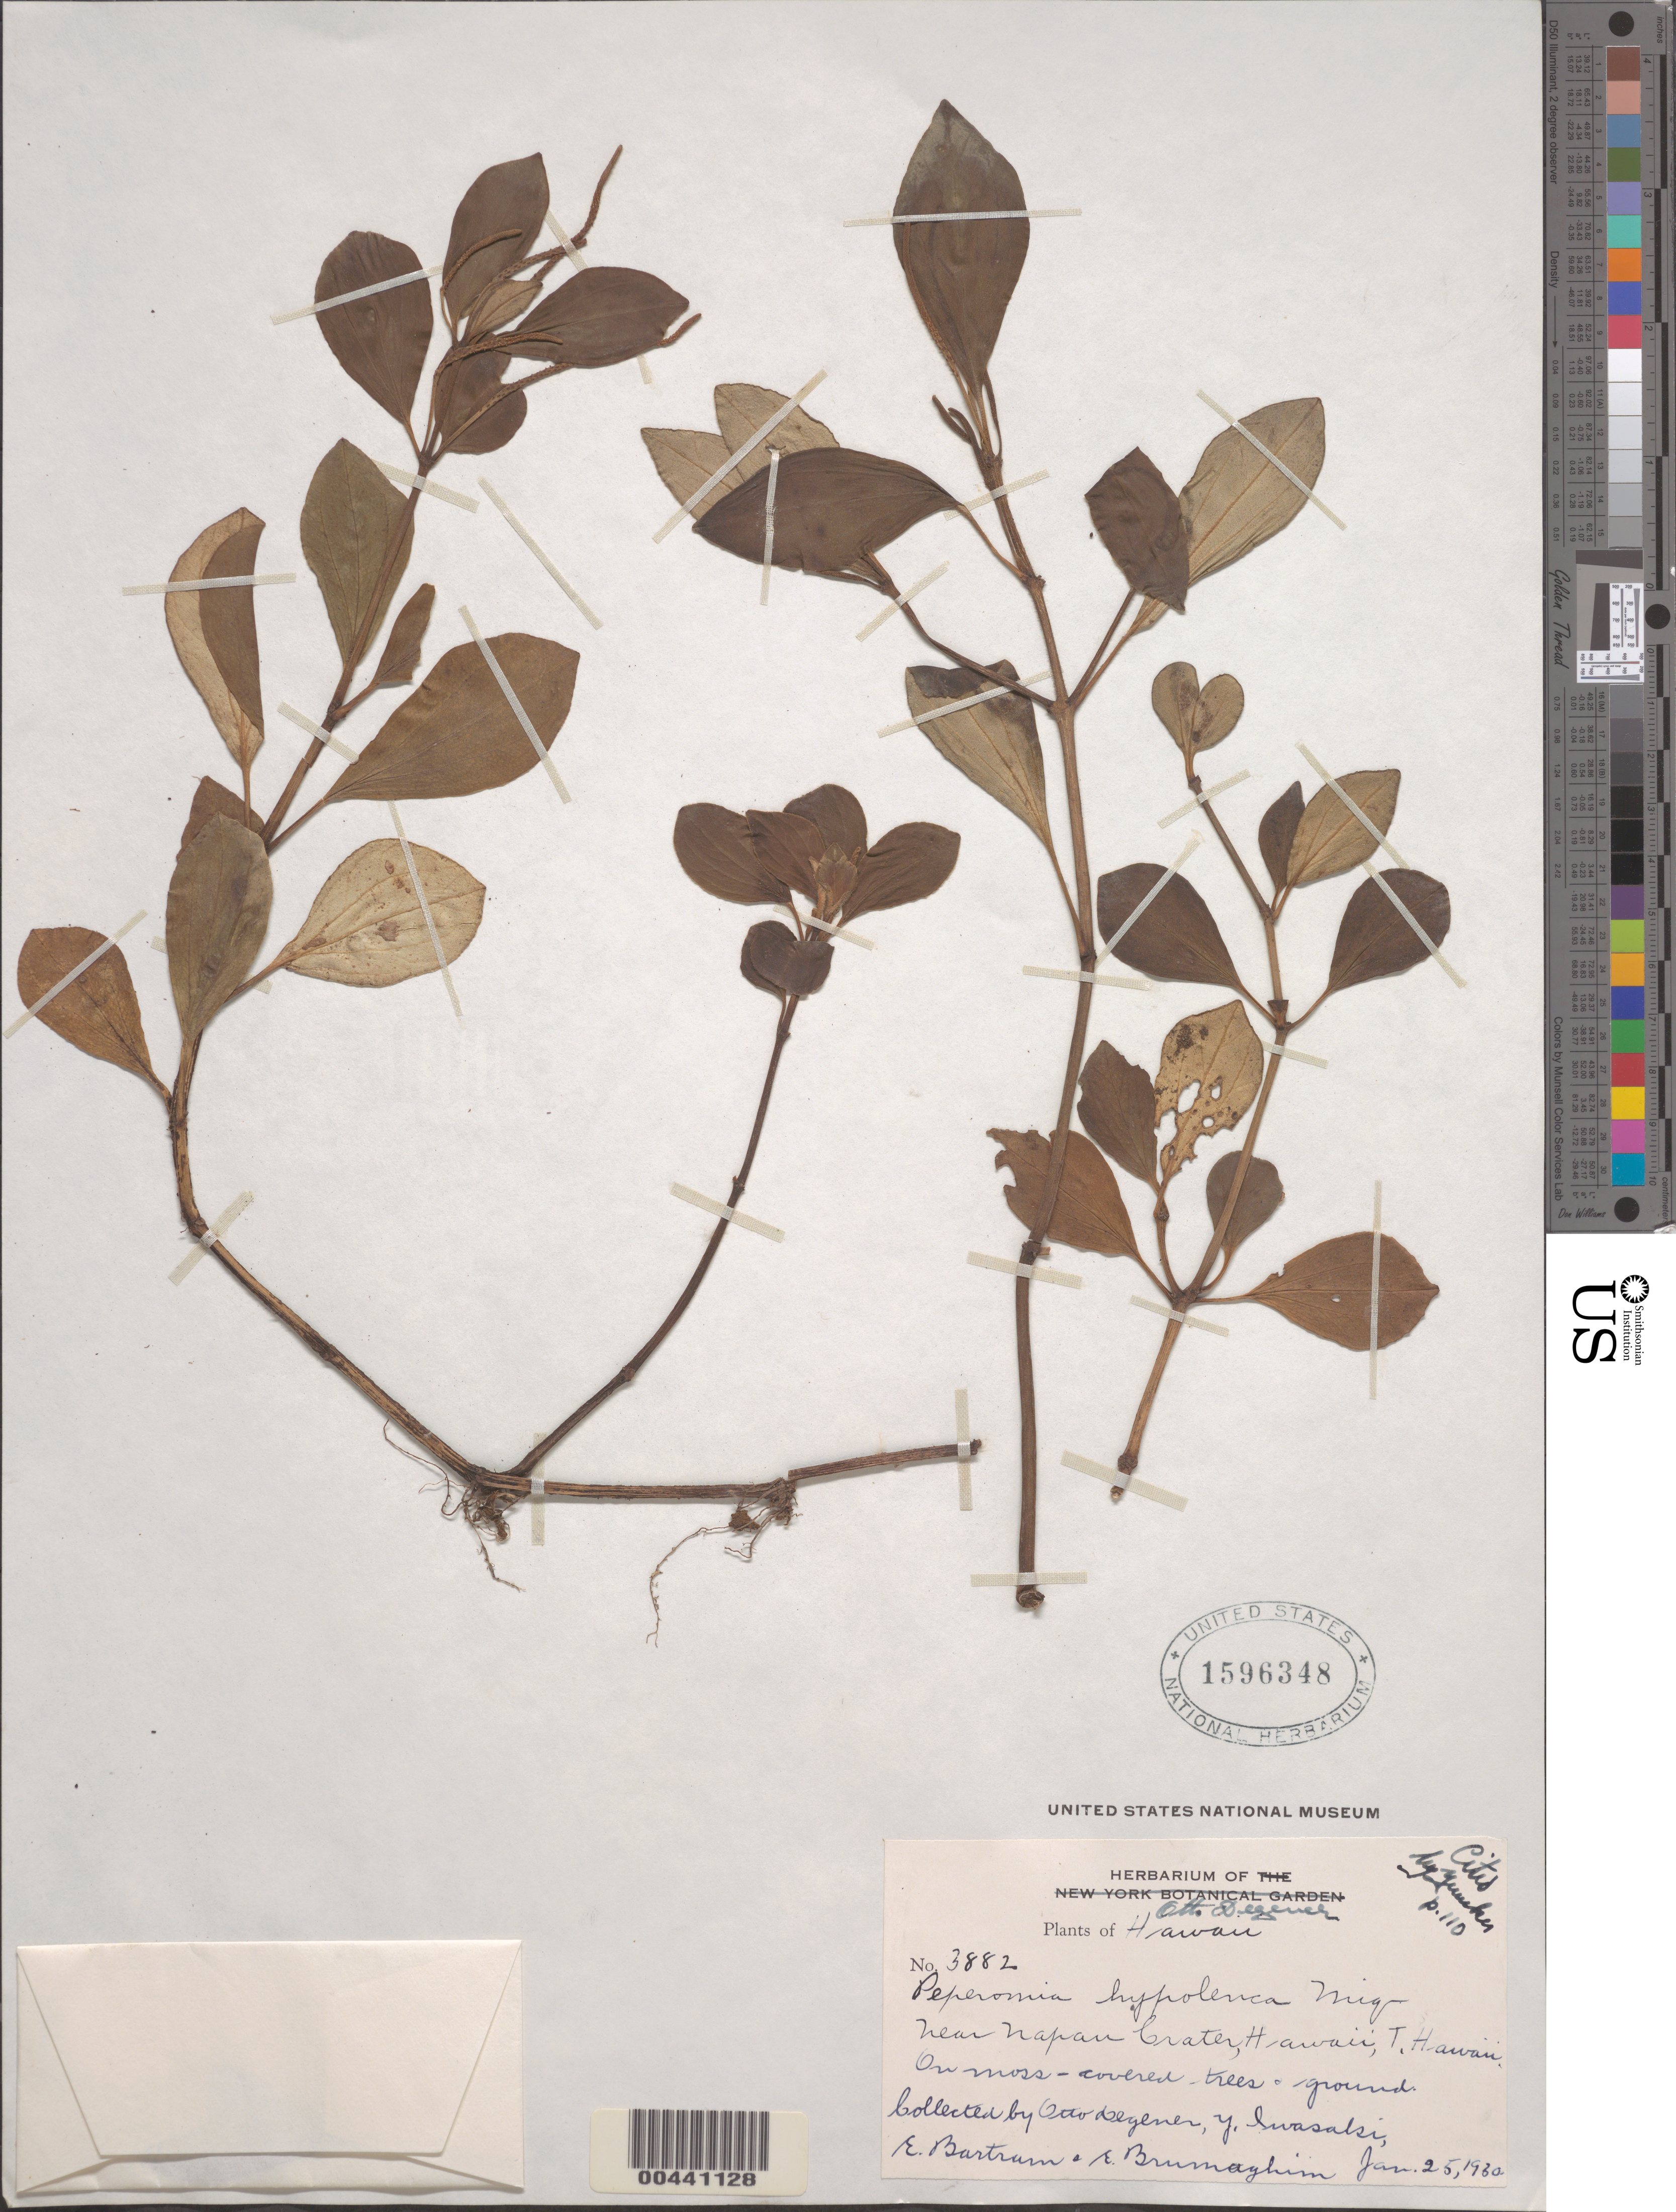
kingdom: Plantae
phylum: Tracheophyta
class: Magnoliopsida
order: Piperales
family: Piperaceae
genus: Peperomia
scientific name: Peperomia hypoleuca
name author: Miq.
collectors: O. Degener, Y. Iwasaki, E. B. Bartram & E. Bumaghim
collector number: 3882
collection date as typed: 25 Jan 1930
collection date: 1930-01-25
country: United States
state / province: Hawaii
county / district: Hawaii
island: Hawaii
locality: Near Napau Crater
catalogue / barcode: US 1596348